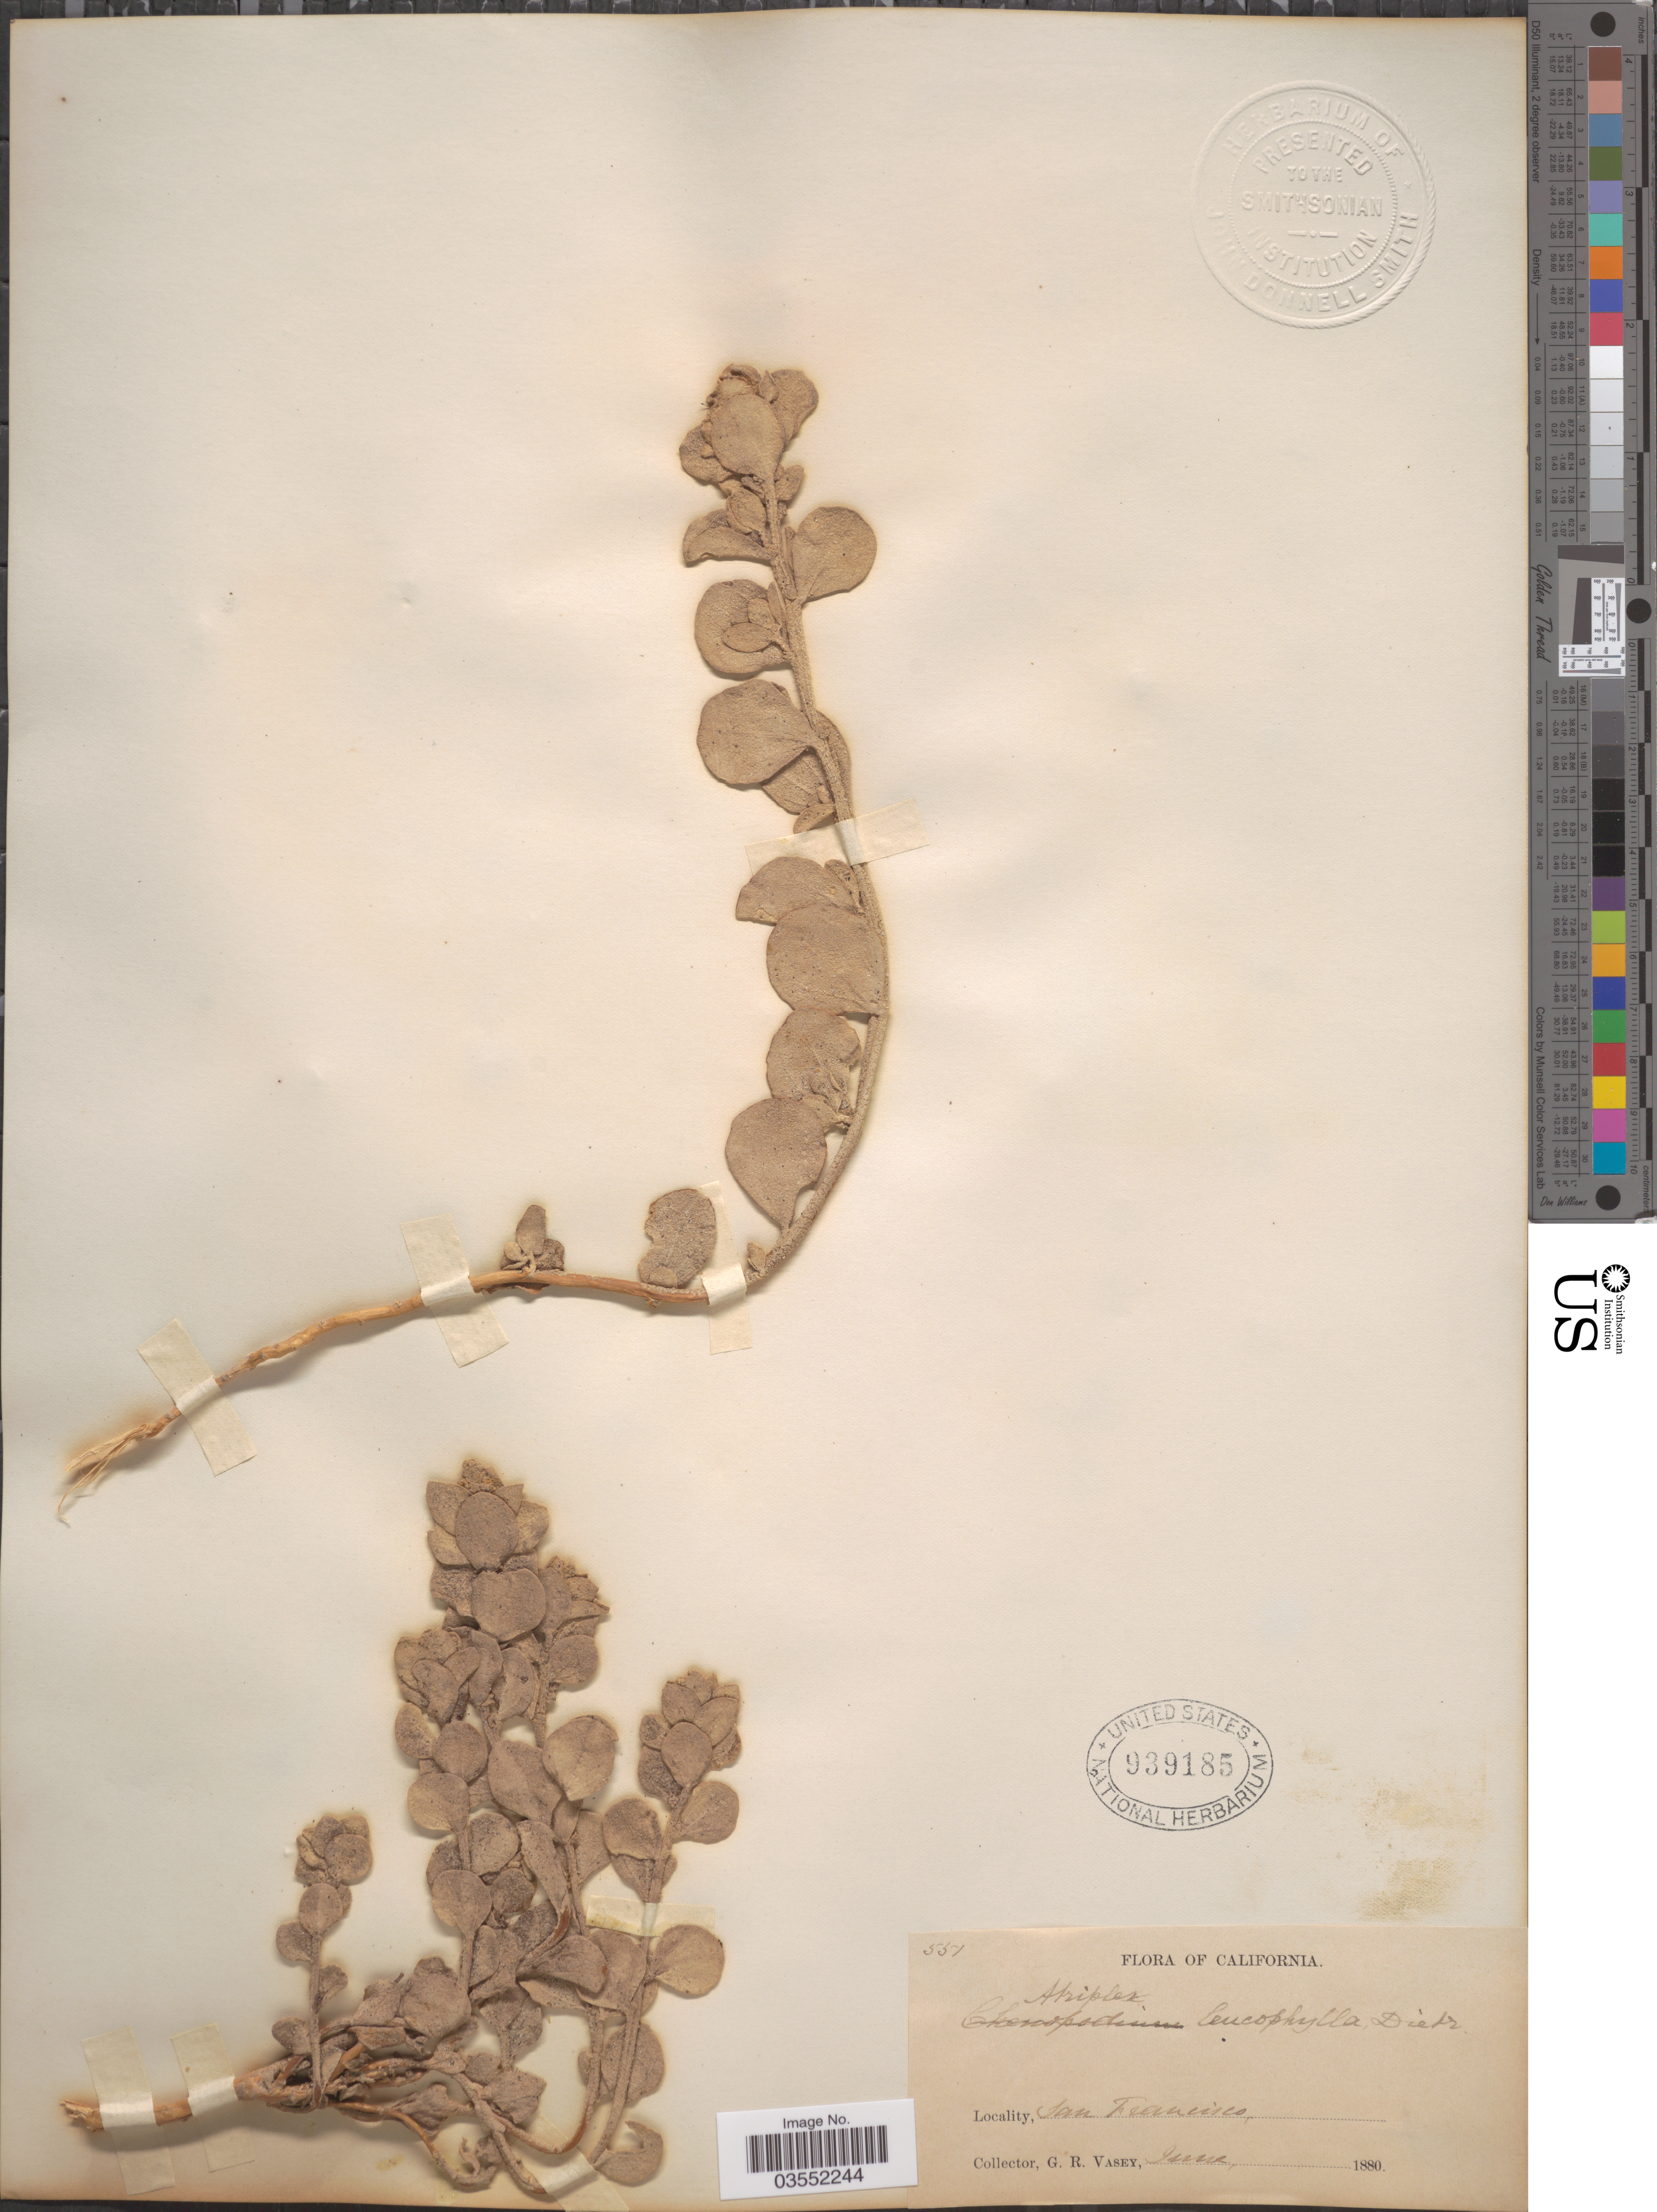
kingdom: Plantae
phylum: Tracheophyta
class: Magnoliopsida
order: Caryophyllales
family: Amaranthaceae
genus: Atriplex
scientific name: Atriplex leucophylla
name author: (Moq.) D. Dietr.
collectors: G. R. Vasey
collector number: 551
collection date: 1880-06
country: United States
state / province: California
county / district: San Francisco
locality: San Francisco.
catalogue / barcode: US 939185